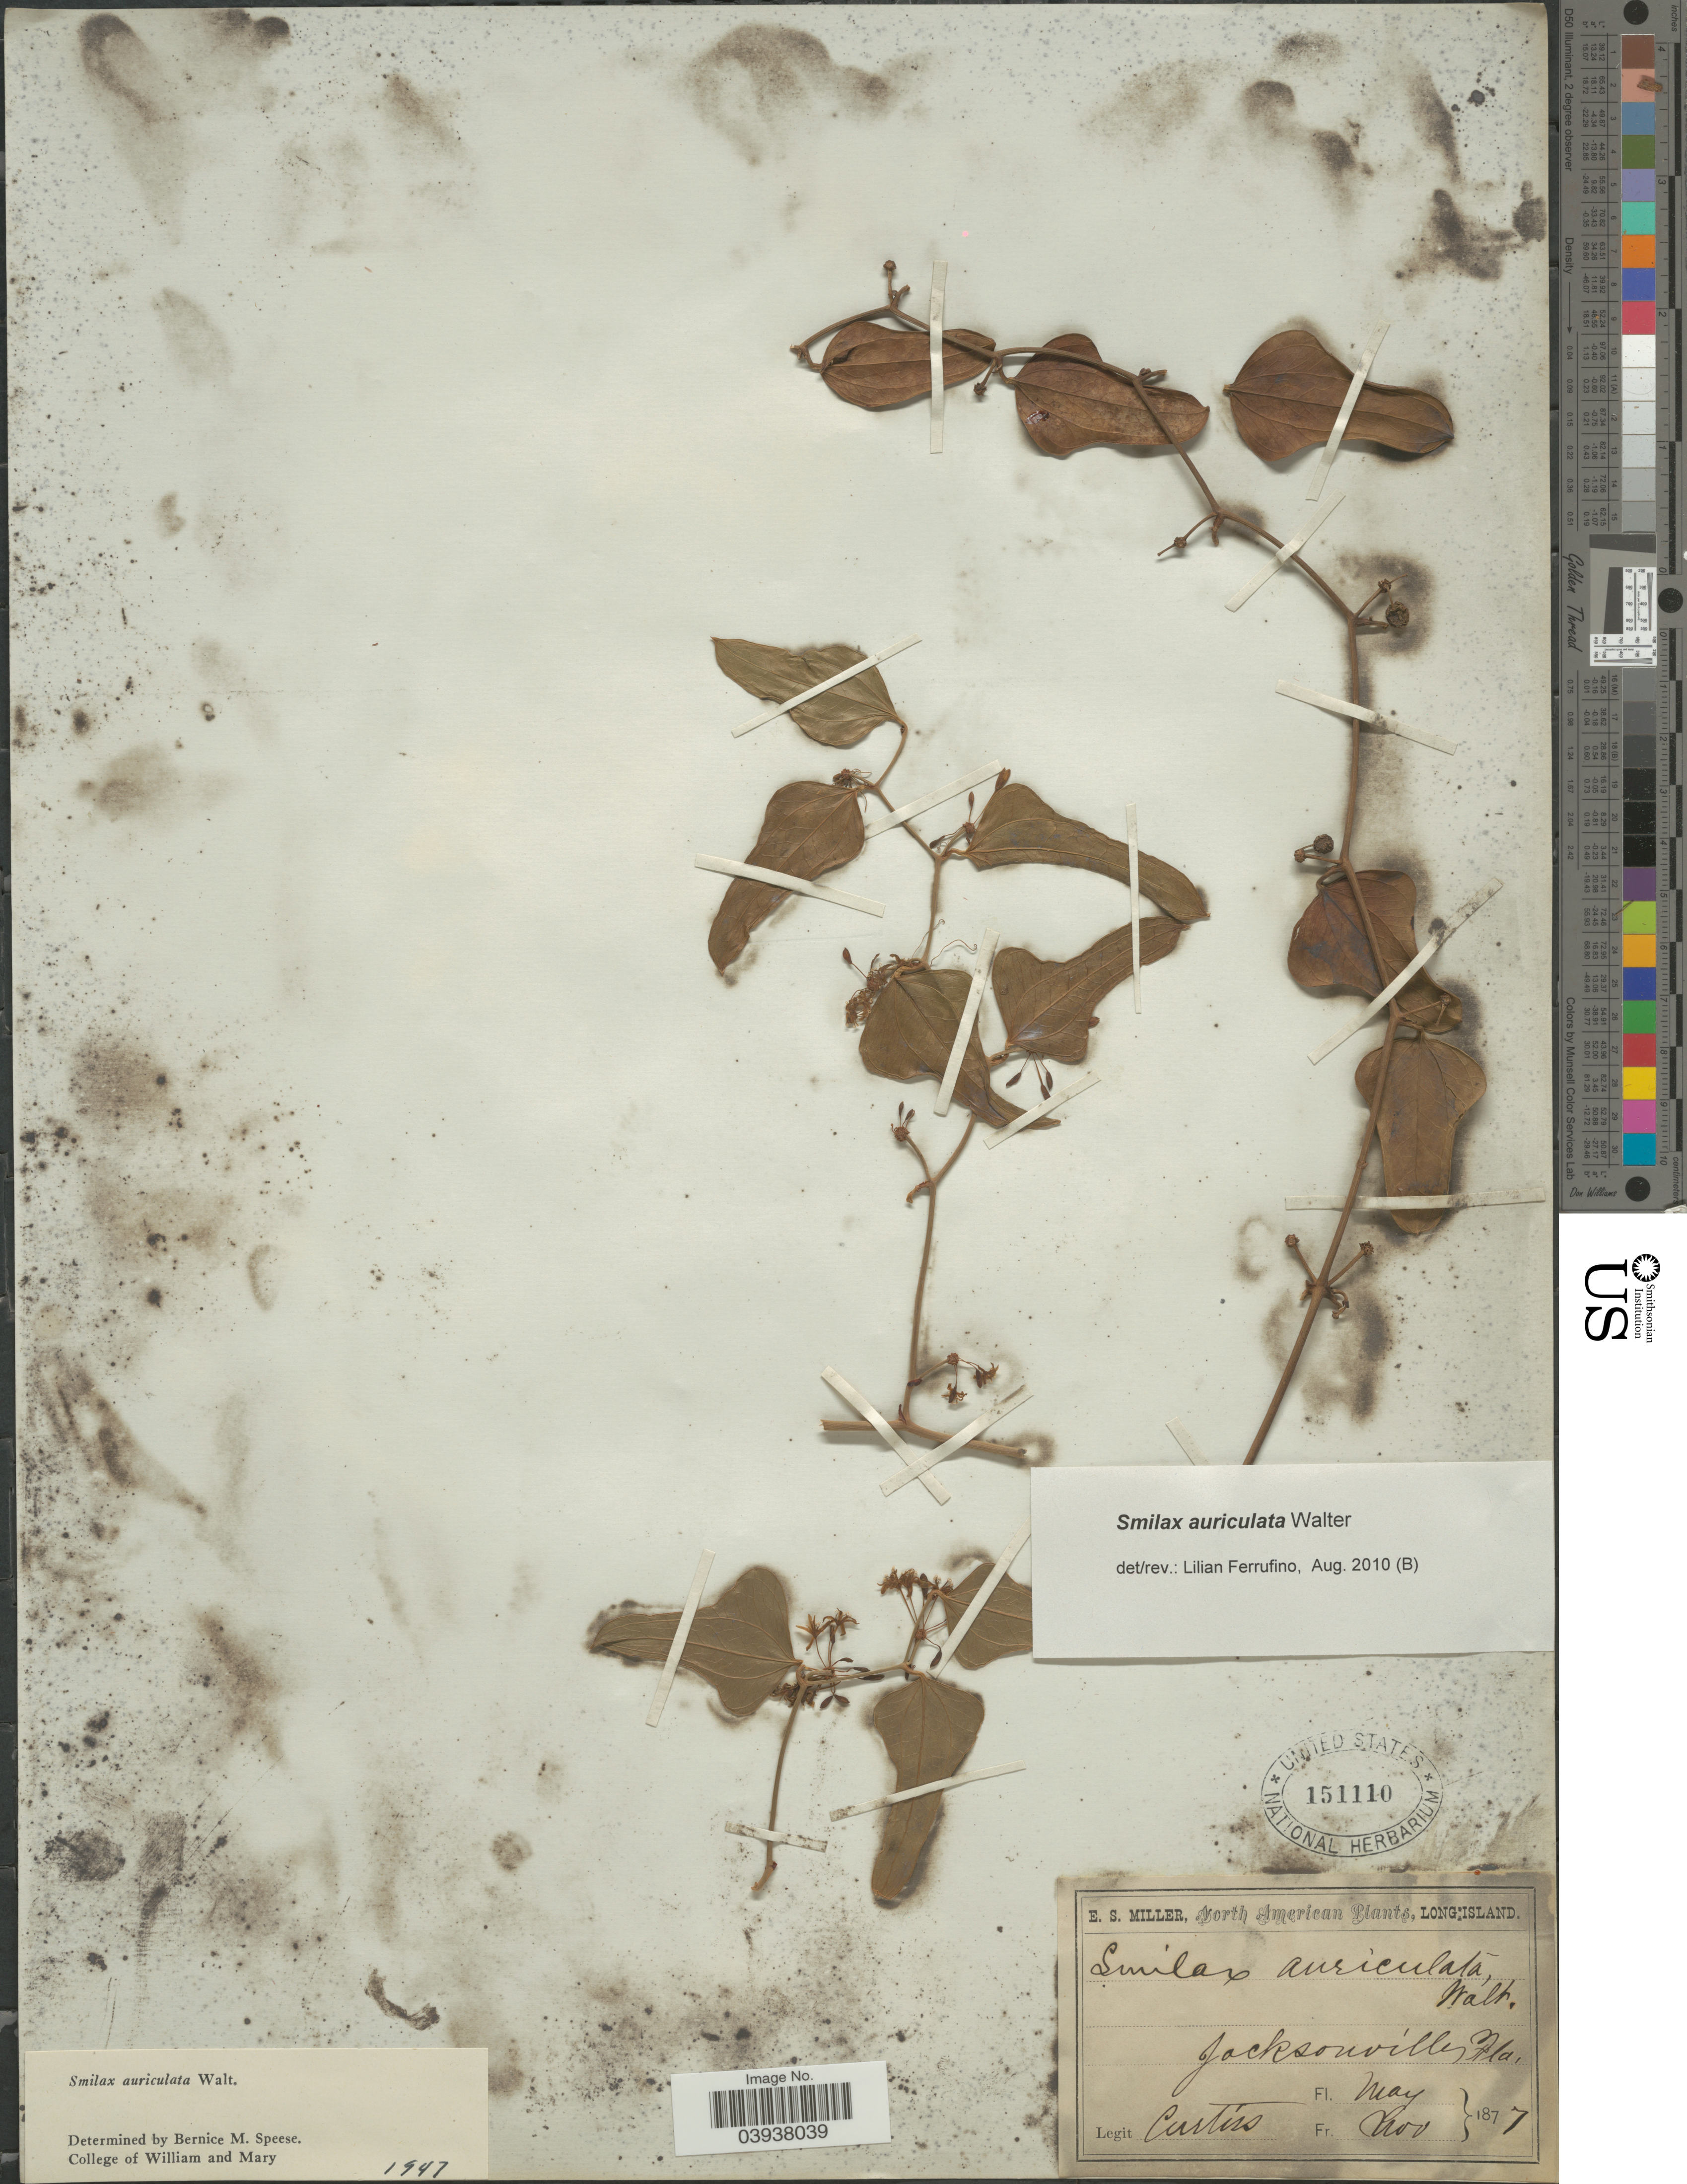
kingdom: Plantae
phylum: Tracheophyta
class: Liliopsida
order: Liliales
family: Smilacaceae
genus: Smilax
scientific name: Smilax auriculata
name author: Walter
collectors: -. Curtiss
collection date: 1877-05/1877-11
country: United States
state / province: Florida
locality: Jacksonville.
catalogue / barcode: US 151110